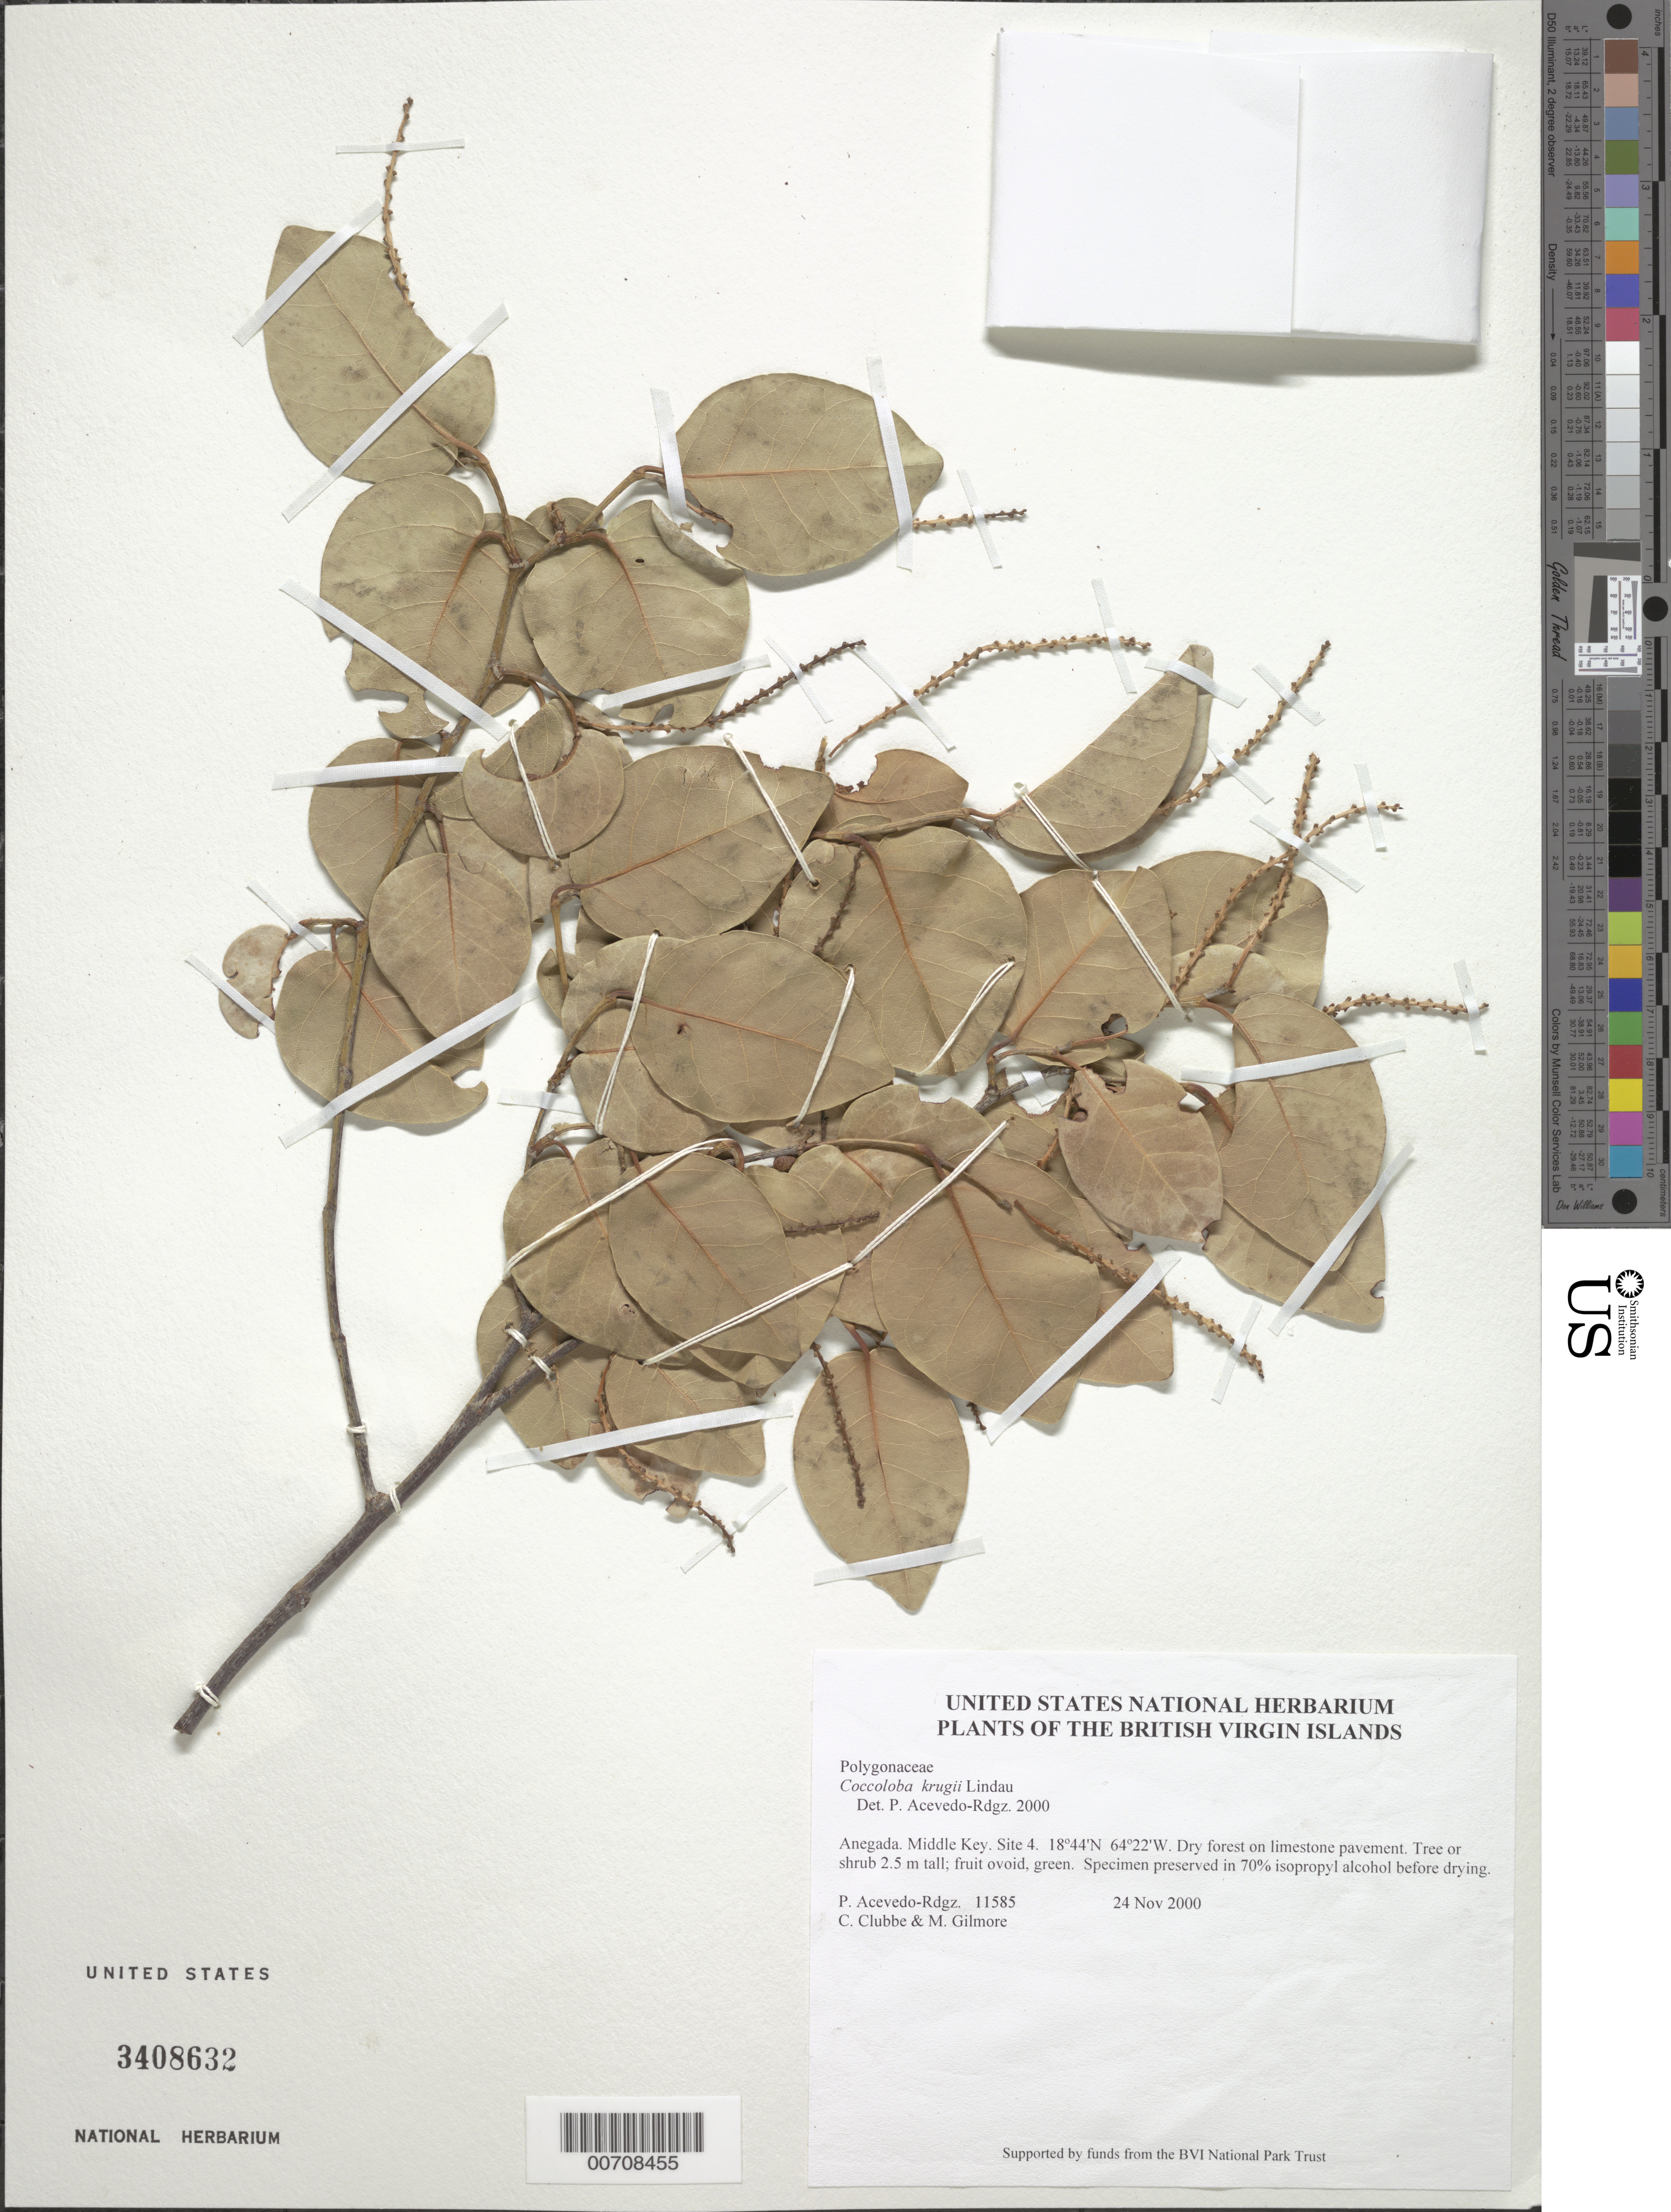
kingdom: Plantae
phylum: Tracheophyta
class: Magnoliopsida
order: Caryophyllales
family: Polygonaceae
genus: Coccoloba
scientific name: Coccoloba krugii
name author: Lindau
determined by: Acevedo-Rodríguez, P., (BOT), Smithsonian Institution - National Museum of Natural History (UNITED STATES)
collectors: P. Acevedo-Rodr., C. Clubbe & M. Gilmore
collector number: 11585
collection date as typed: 24 Nov 2000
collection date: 2000-11-24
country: British Virgin Islands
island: Anegada I.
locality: Middle Key. Site 4.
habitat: Dry forest on limestone pavement.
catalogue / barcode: US 3408632